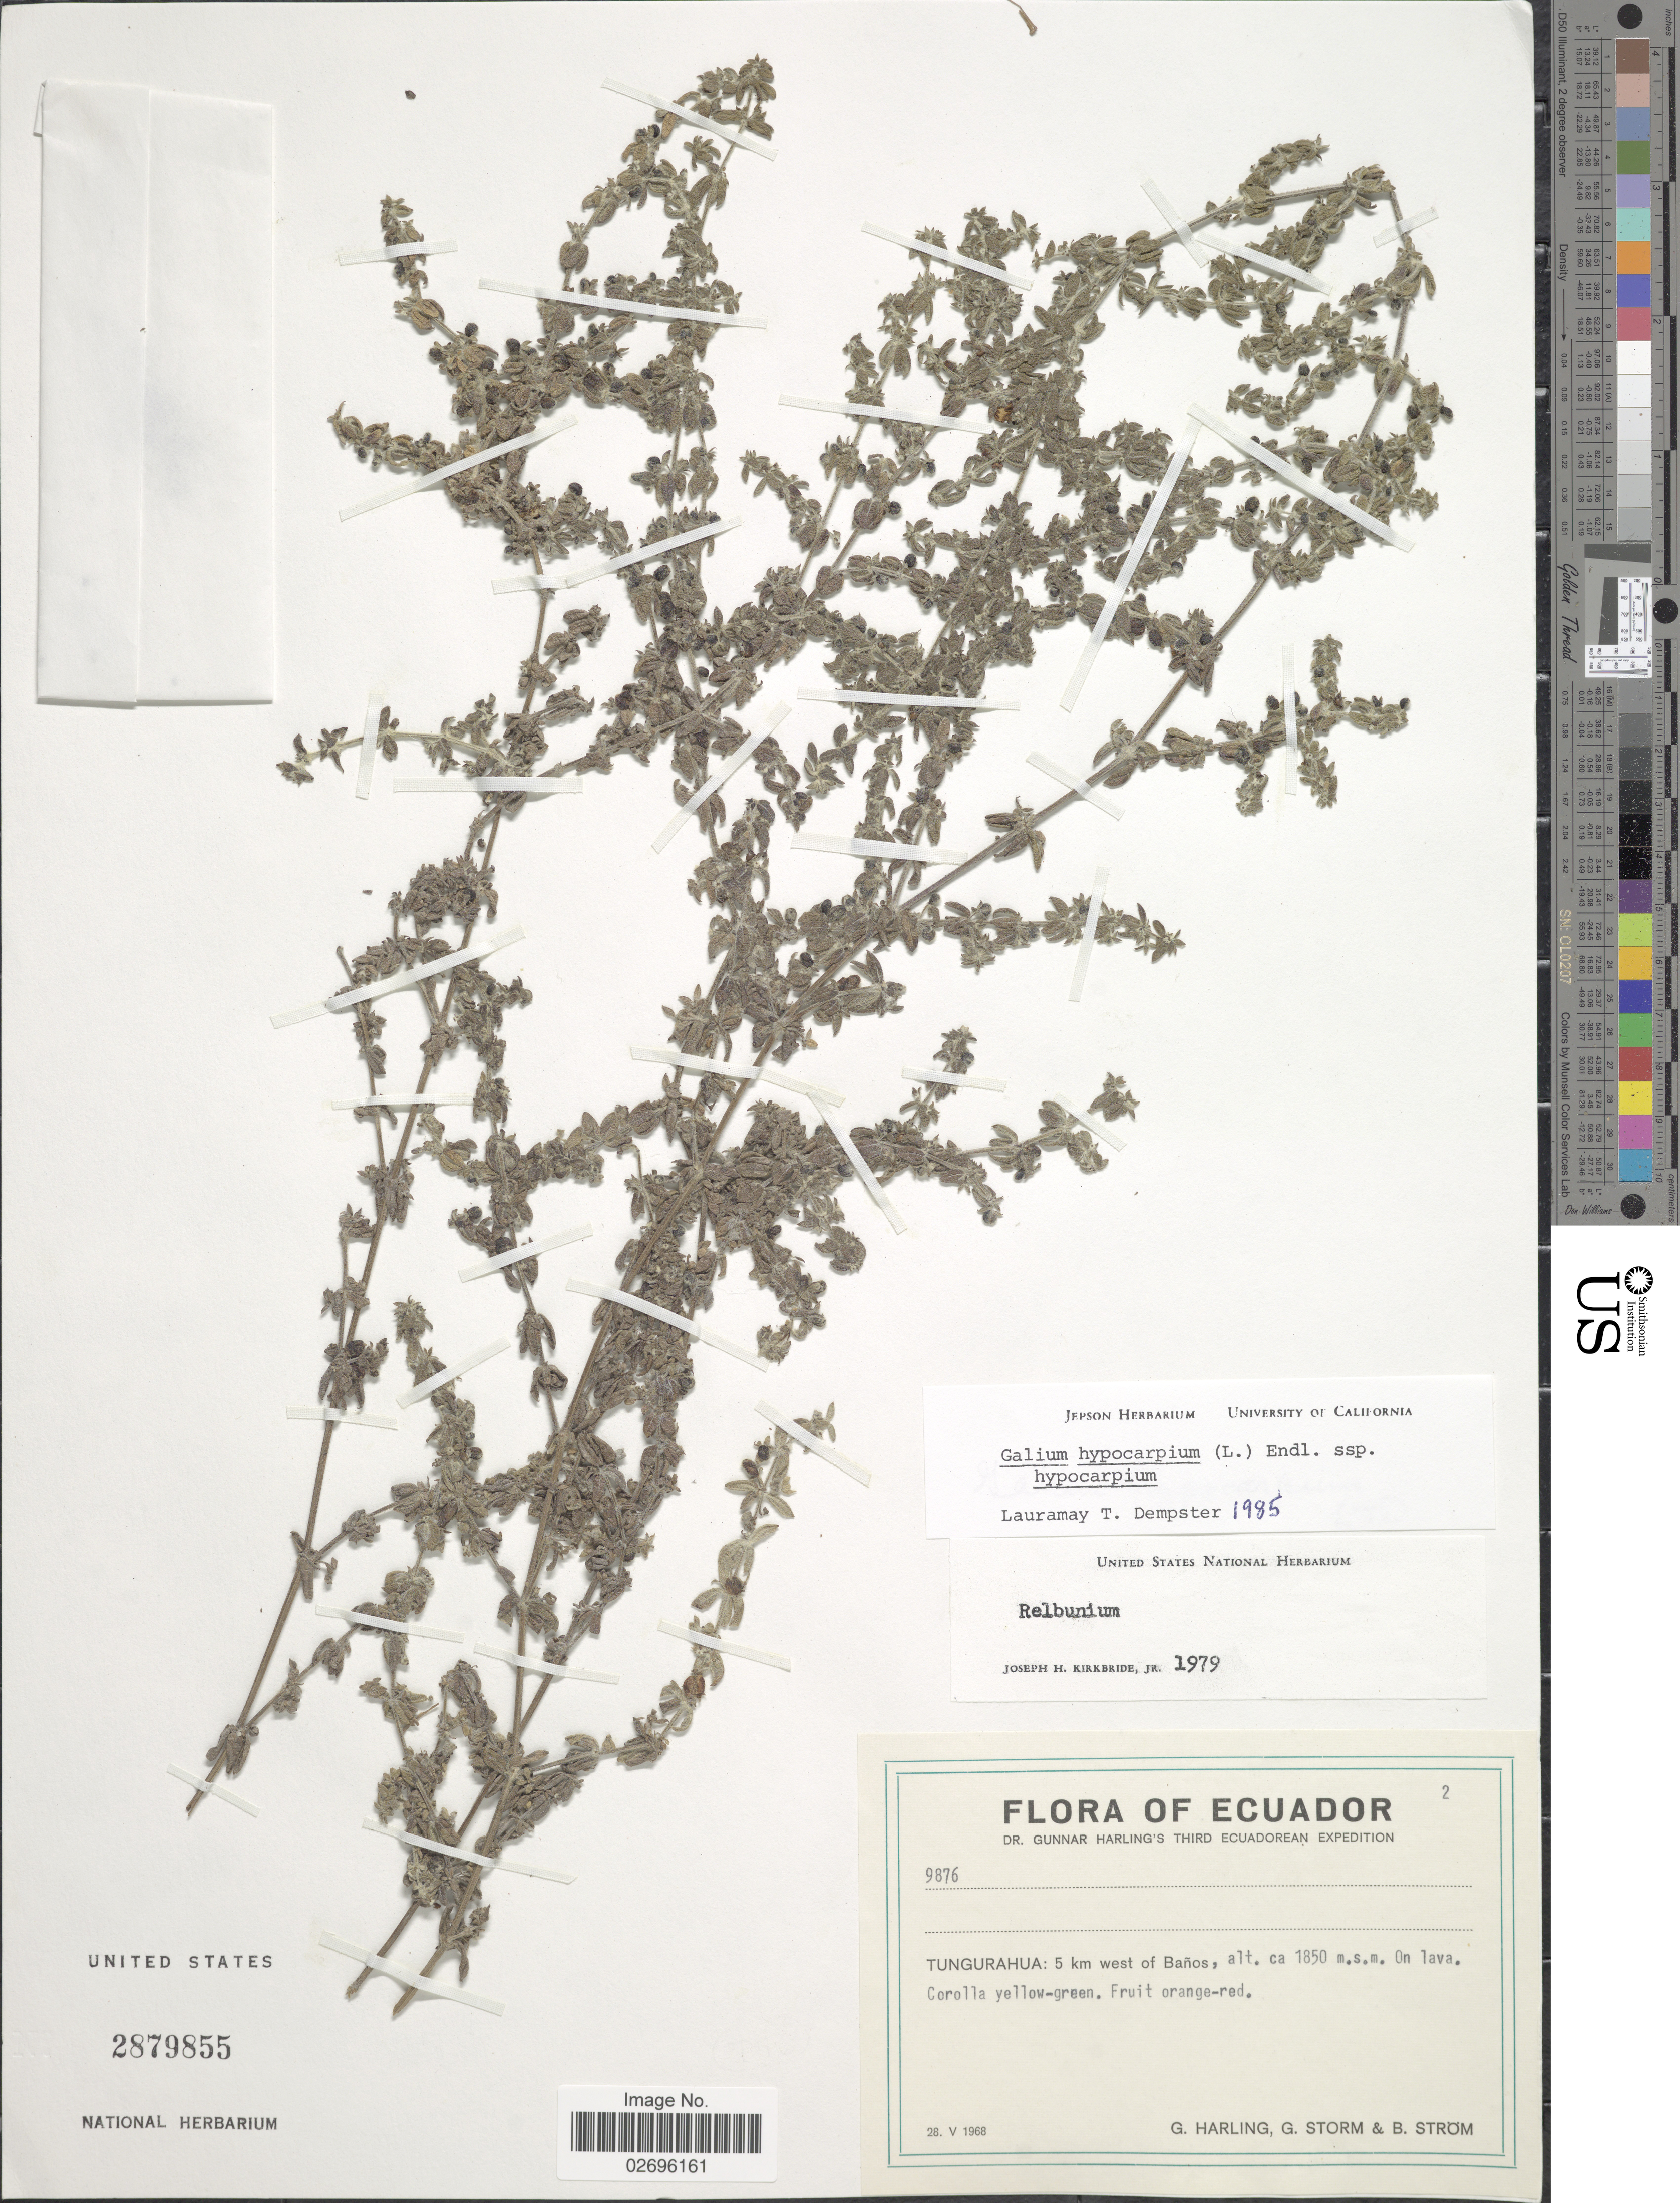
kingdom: Plantae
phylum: Tracheophyta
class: Magnoliopsida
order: Gentianales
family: Rubiaceae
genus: Galium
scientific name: Galium hypocarpium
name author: (L.) Endl. ex Griseb.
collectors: G. Harling, G. Storm & B. Ström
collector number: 9876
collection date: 1968-05-28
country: Ecuador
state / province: Tungurahua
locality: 5 km west of Baños. On lava.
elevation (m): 1850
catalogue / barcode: US 2879855